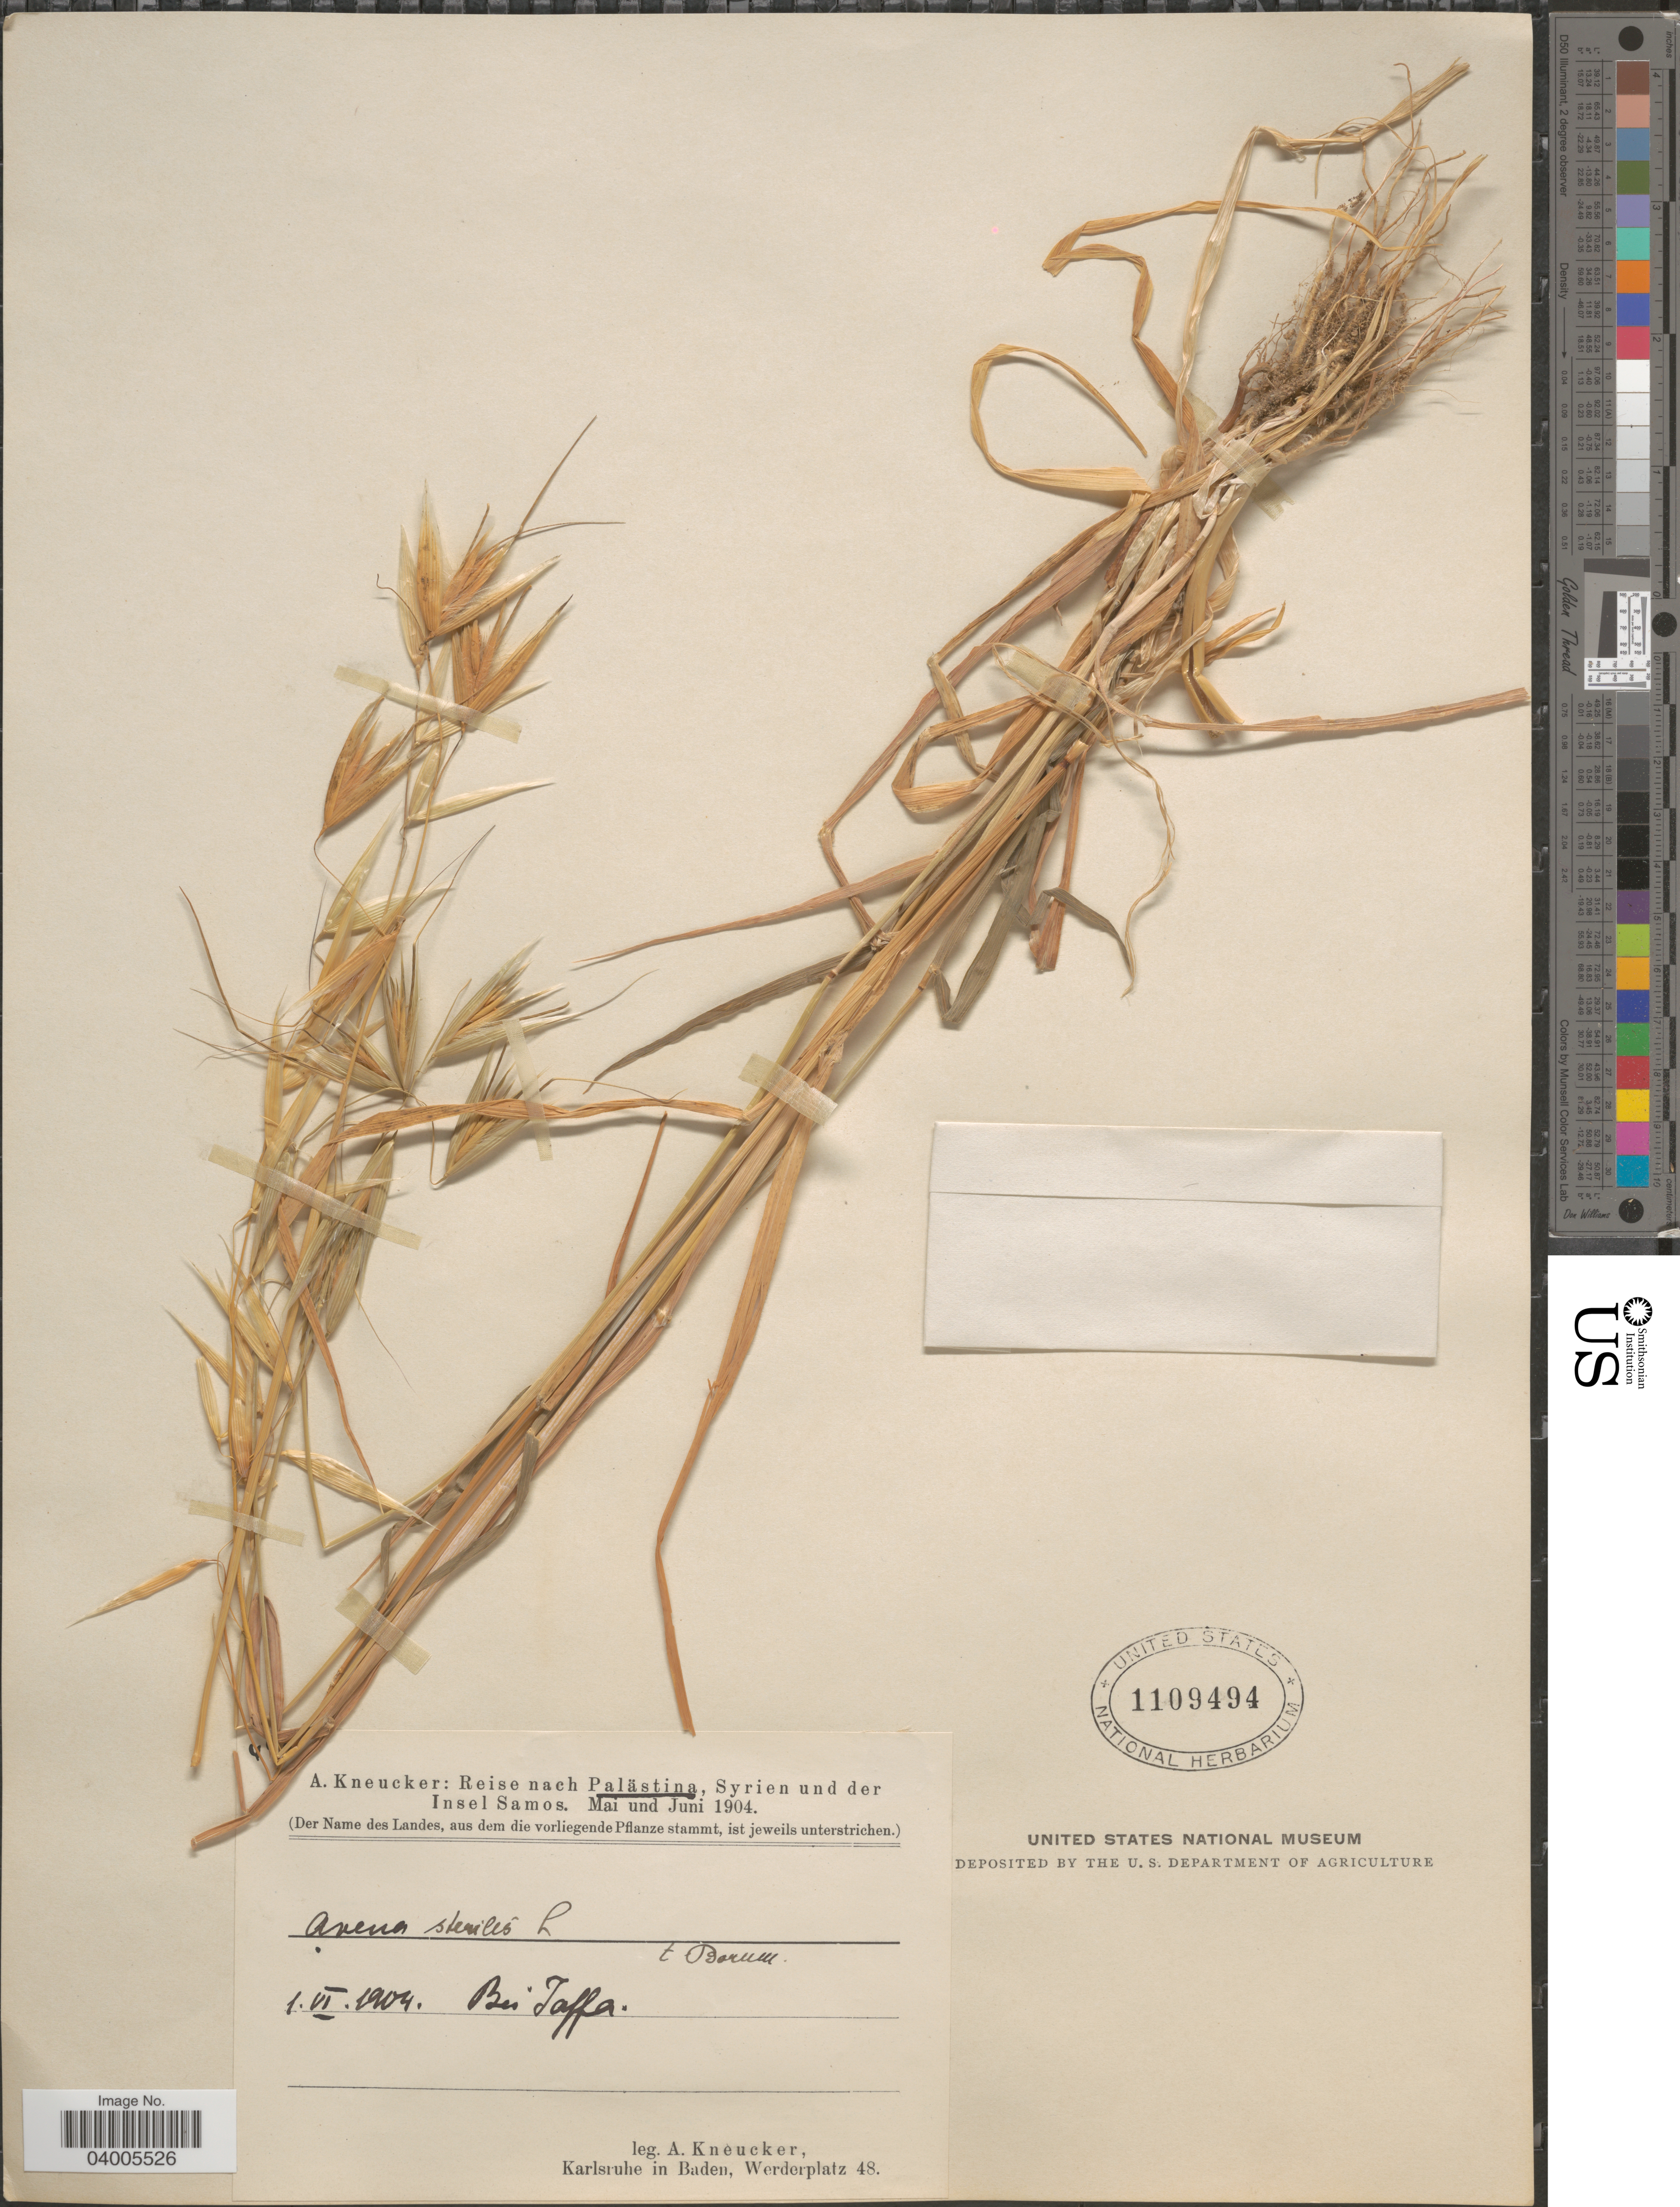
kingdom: Plantae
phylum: Tracheophyta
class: Liliopsida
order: Poales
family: Poaceae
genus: Avena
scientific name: Avena sterilis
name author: L.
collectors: A. Kneucker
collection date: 1904-06-01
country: Syria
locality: Palästina, Syrien und der Insel Samos. Bei Taffa.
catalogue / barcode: US 1109494